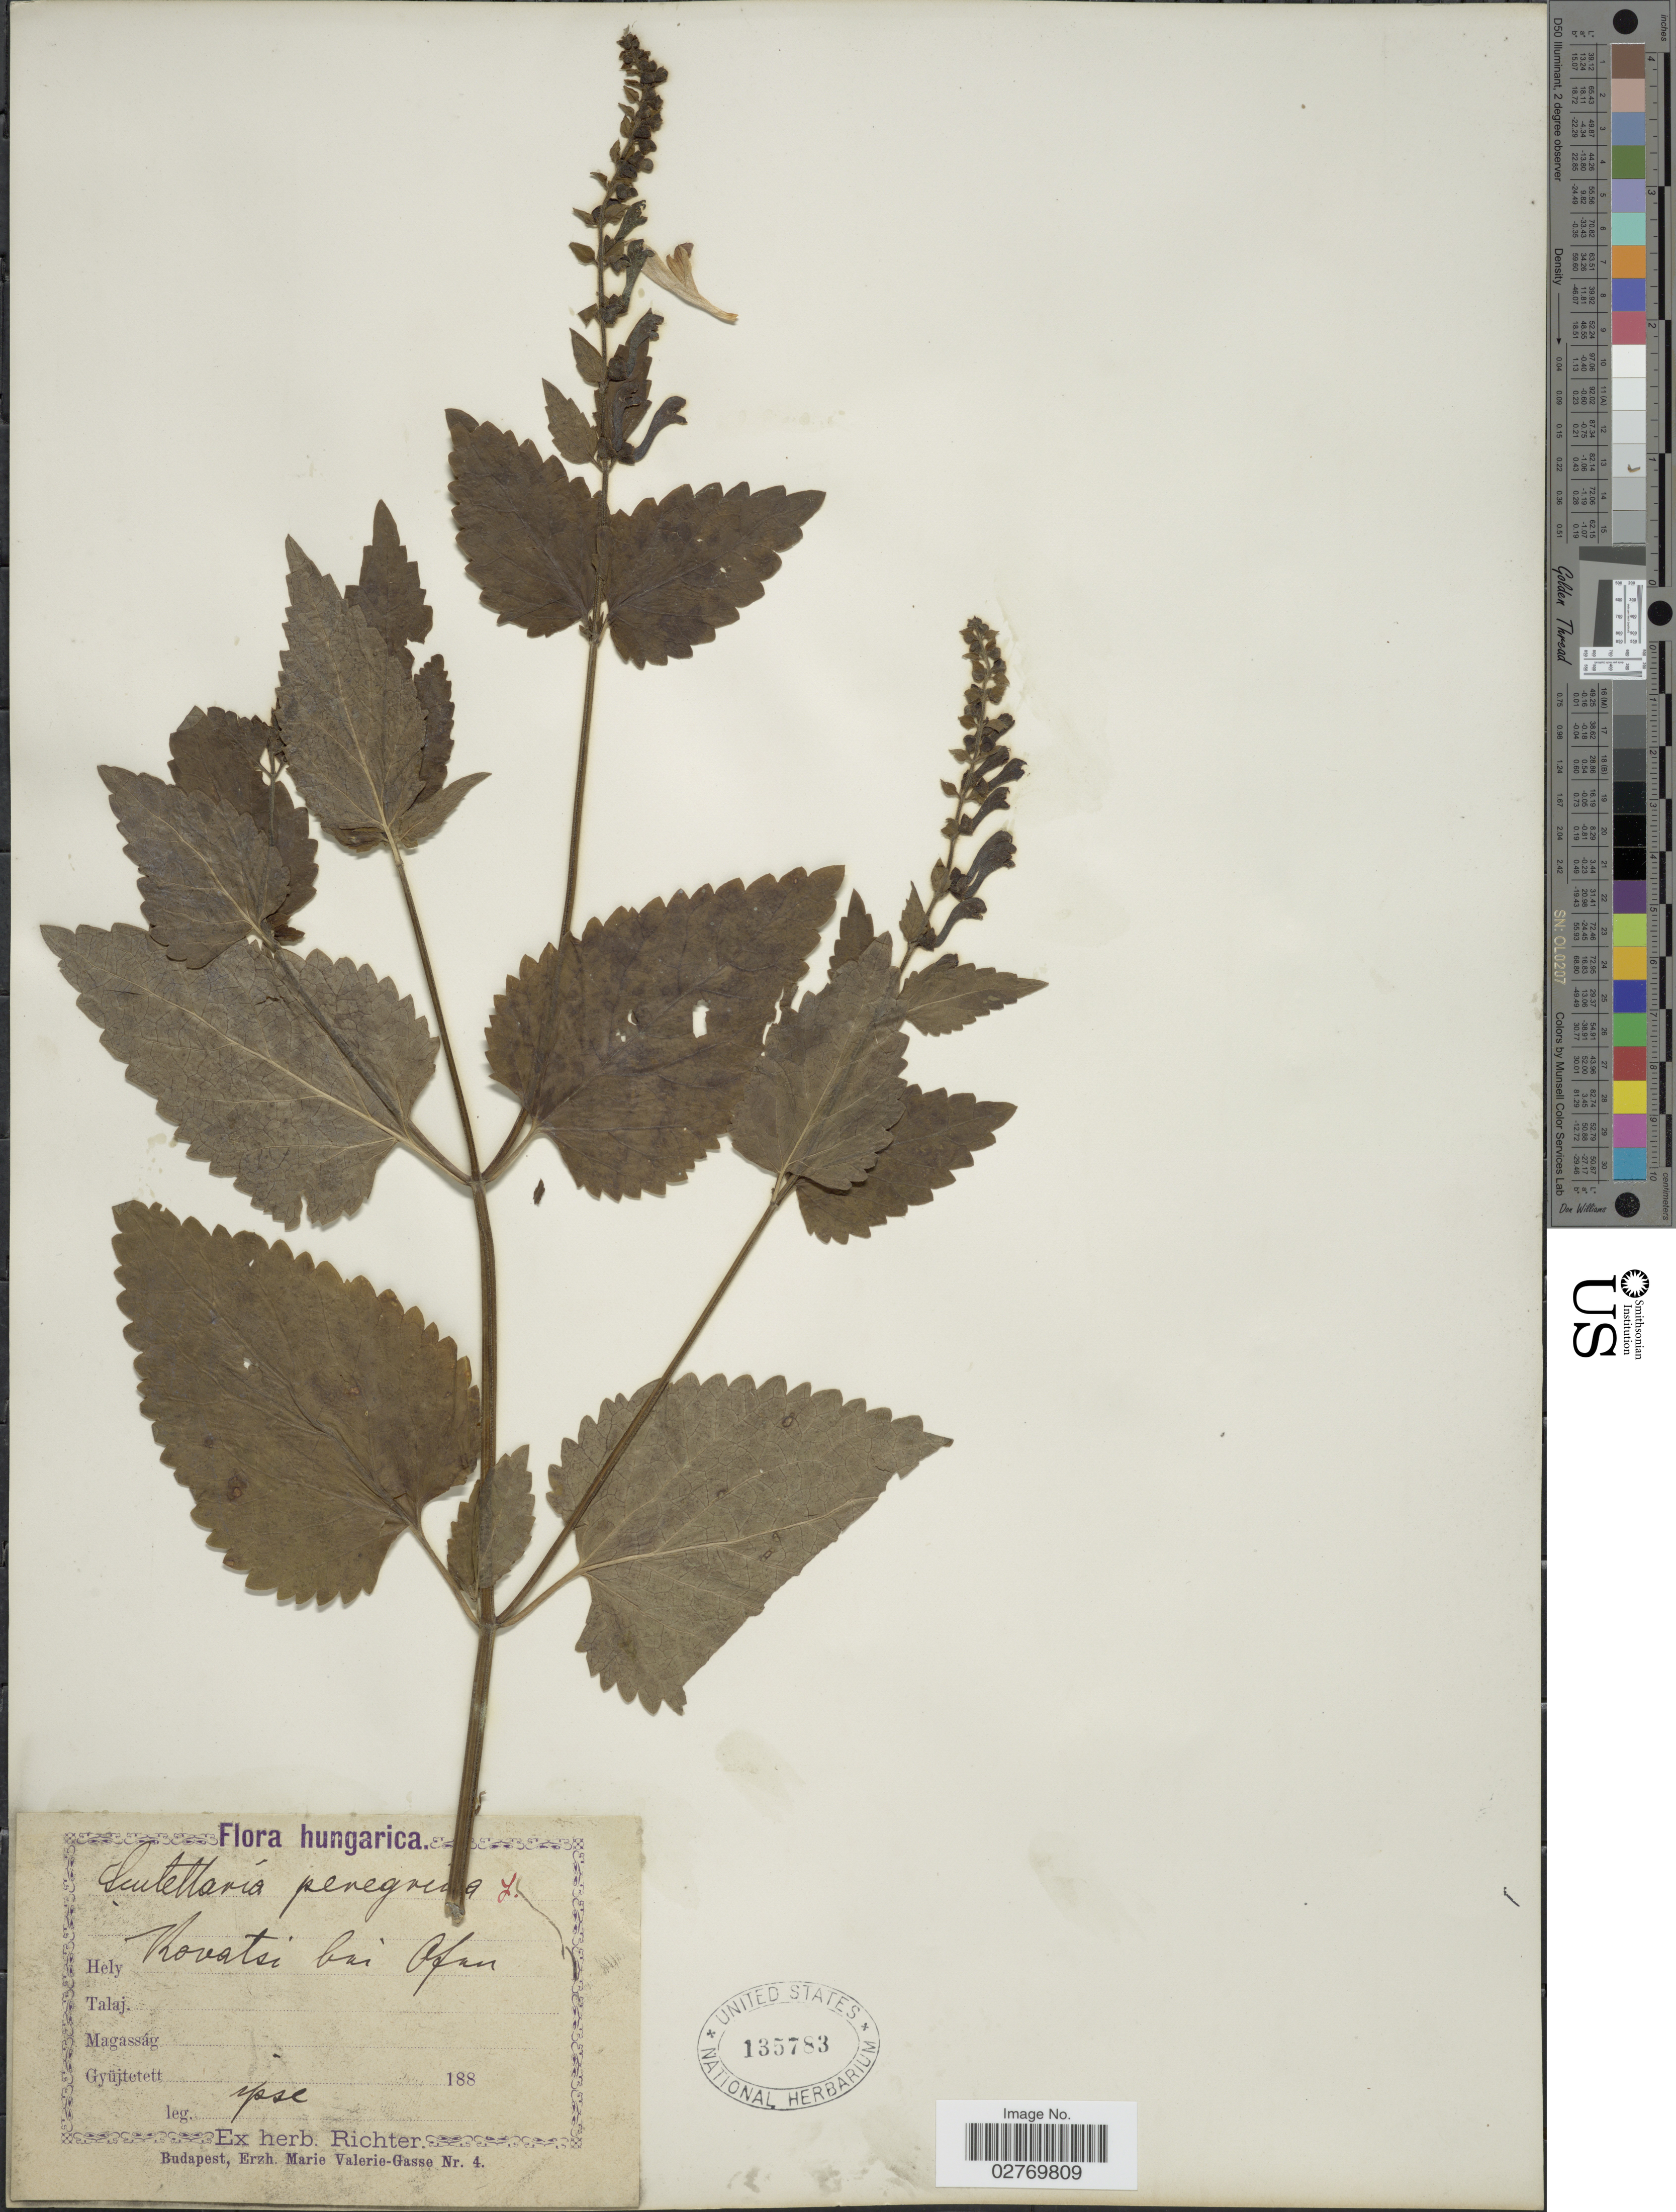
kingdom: Plantae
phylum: Tracheophyta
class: Magnoliopsida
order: Lamiales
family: Lamiaceae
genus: Scutellaria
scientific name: Scutellaria peregrina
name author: L.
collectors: -- Richter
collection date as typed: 188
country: Hungary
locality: Kovatsi bai Afan.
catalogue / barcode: US 135783